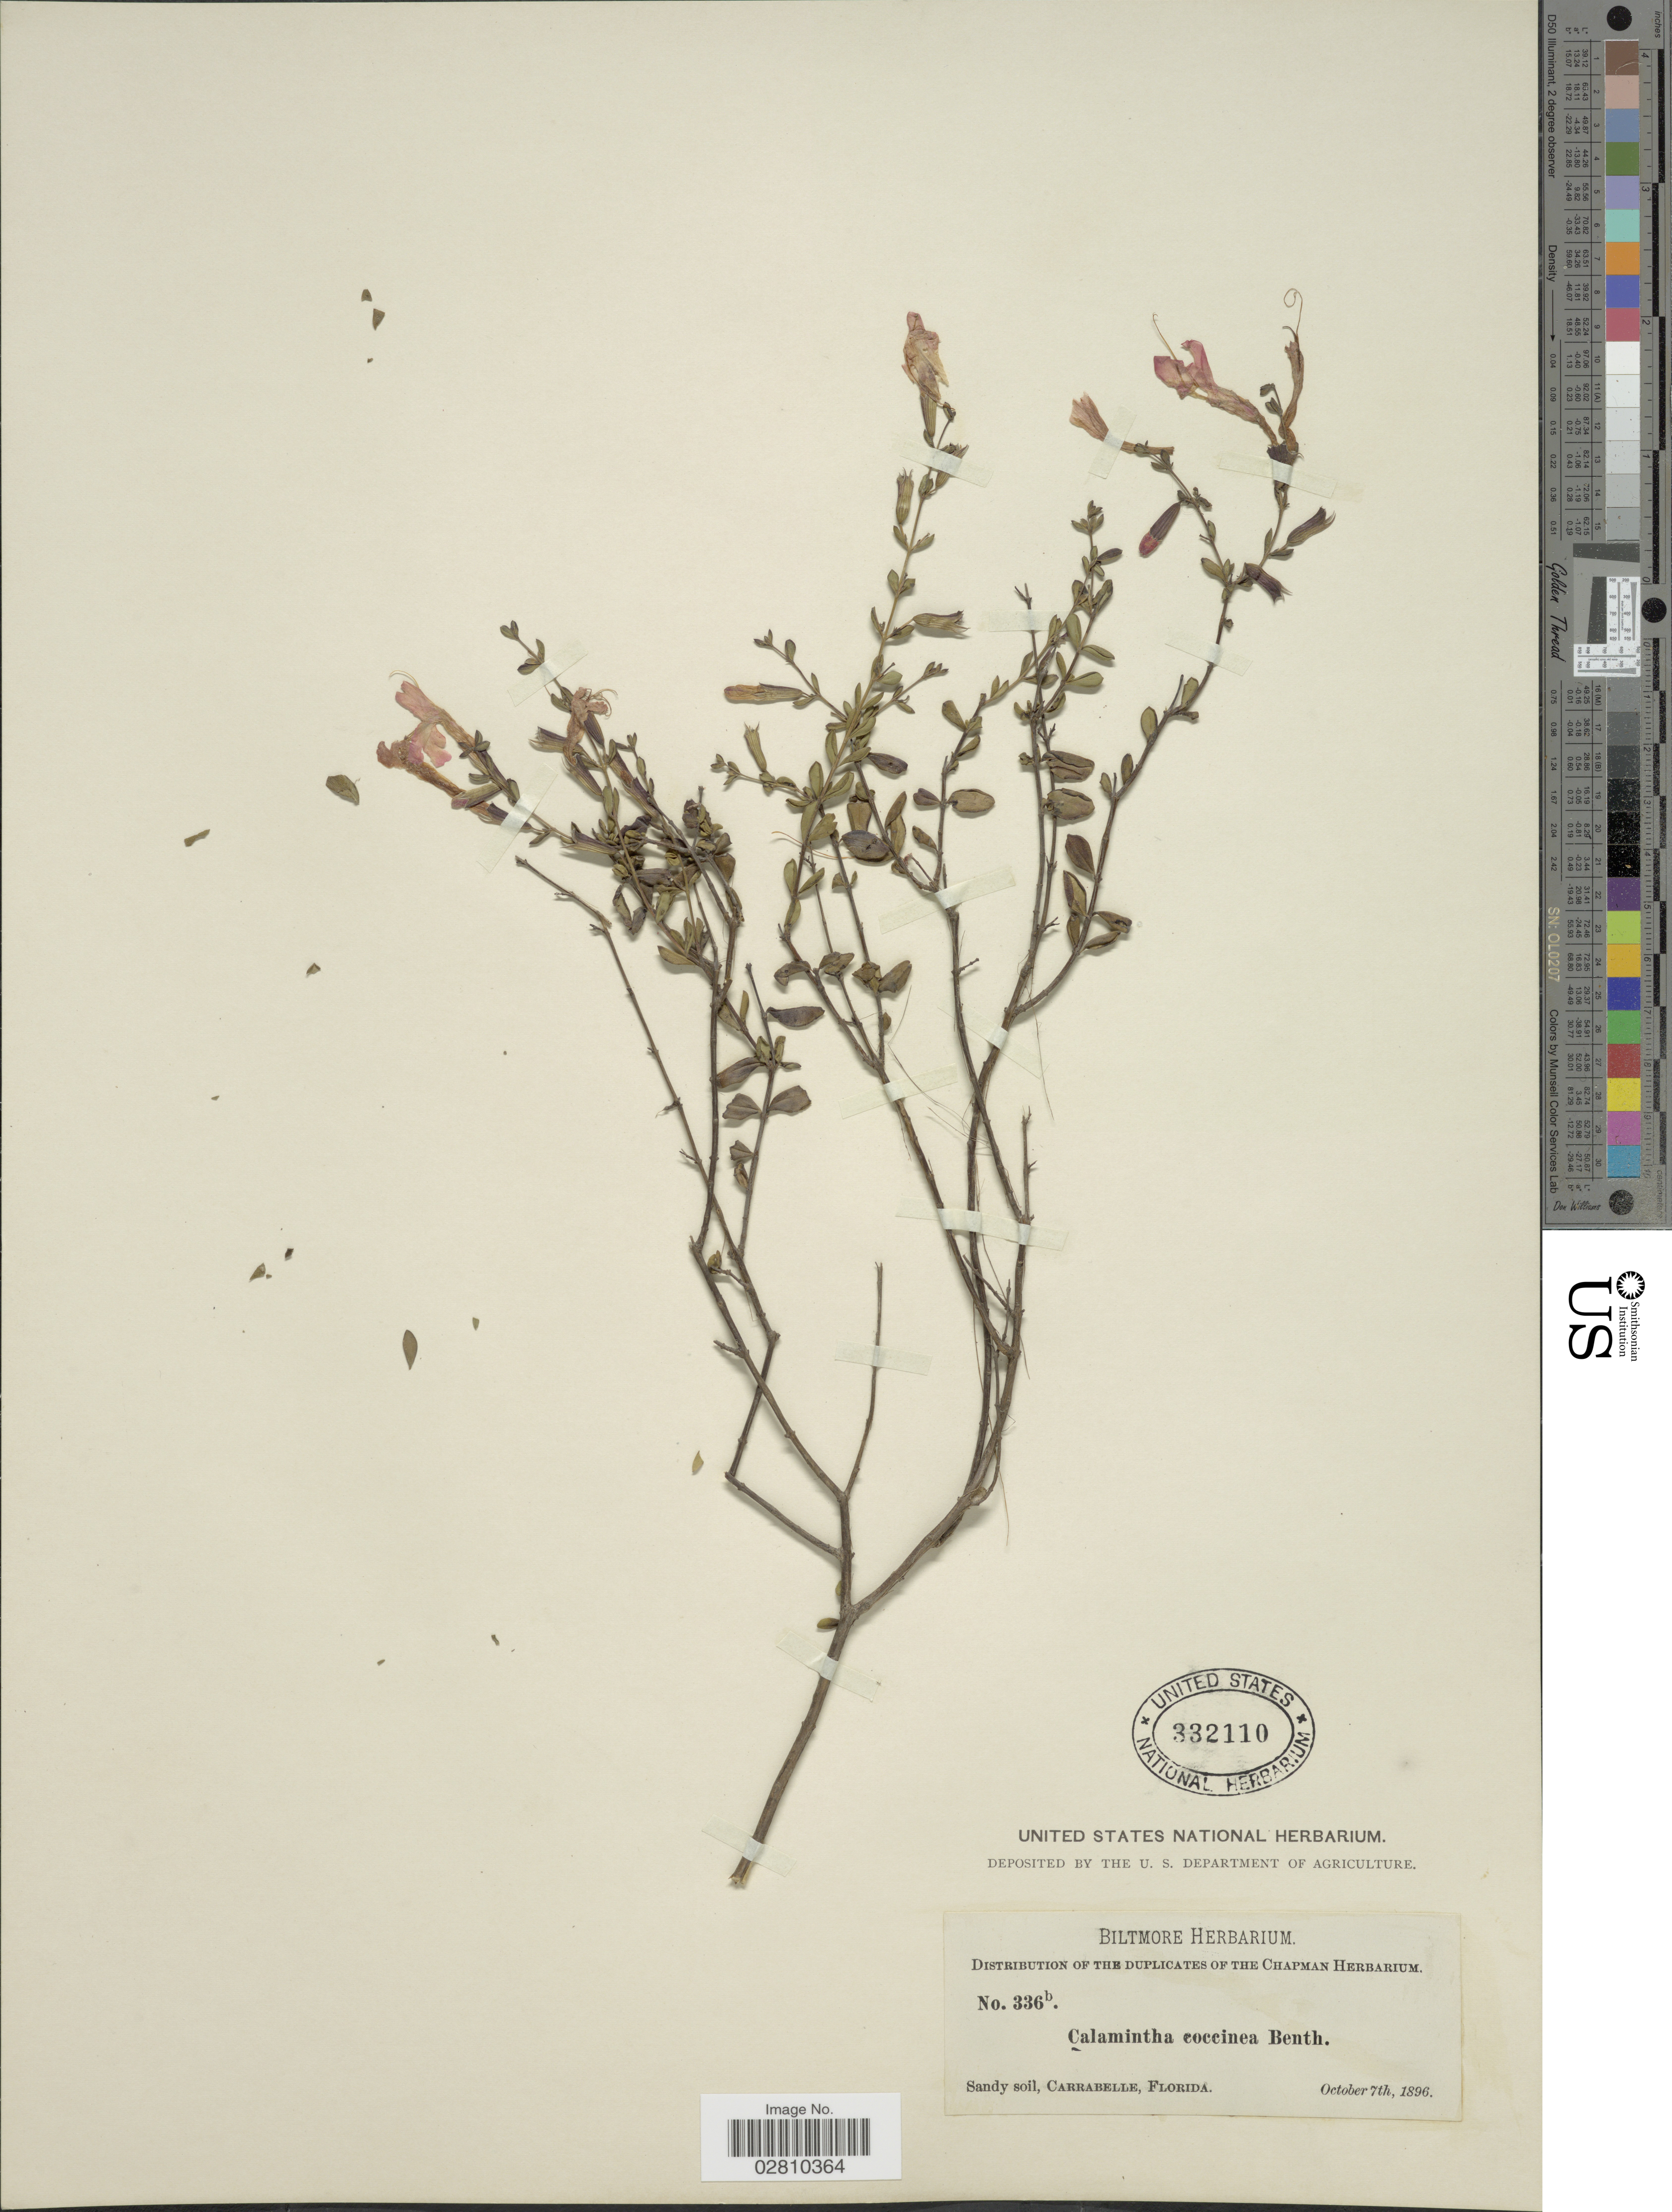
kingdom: Plantae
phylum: Tracheophyta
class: Magnoliopsida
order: Lamiales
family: Lamiaceae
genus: Clinopodium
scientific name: Clinopodium coccineum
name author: (Nutt. ex Hook.) Kuntze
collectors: ex herb. Biltmore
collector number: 336b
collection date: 1896-10-07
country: United States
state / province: Florida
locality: Sandy soil, Carrabelle.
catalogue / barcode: US 332110